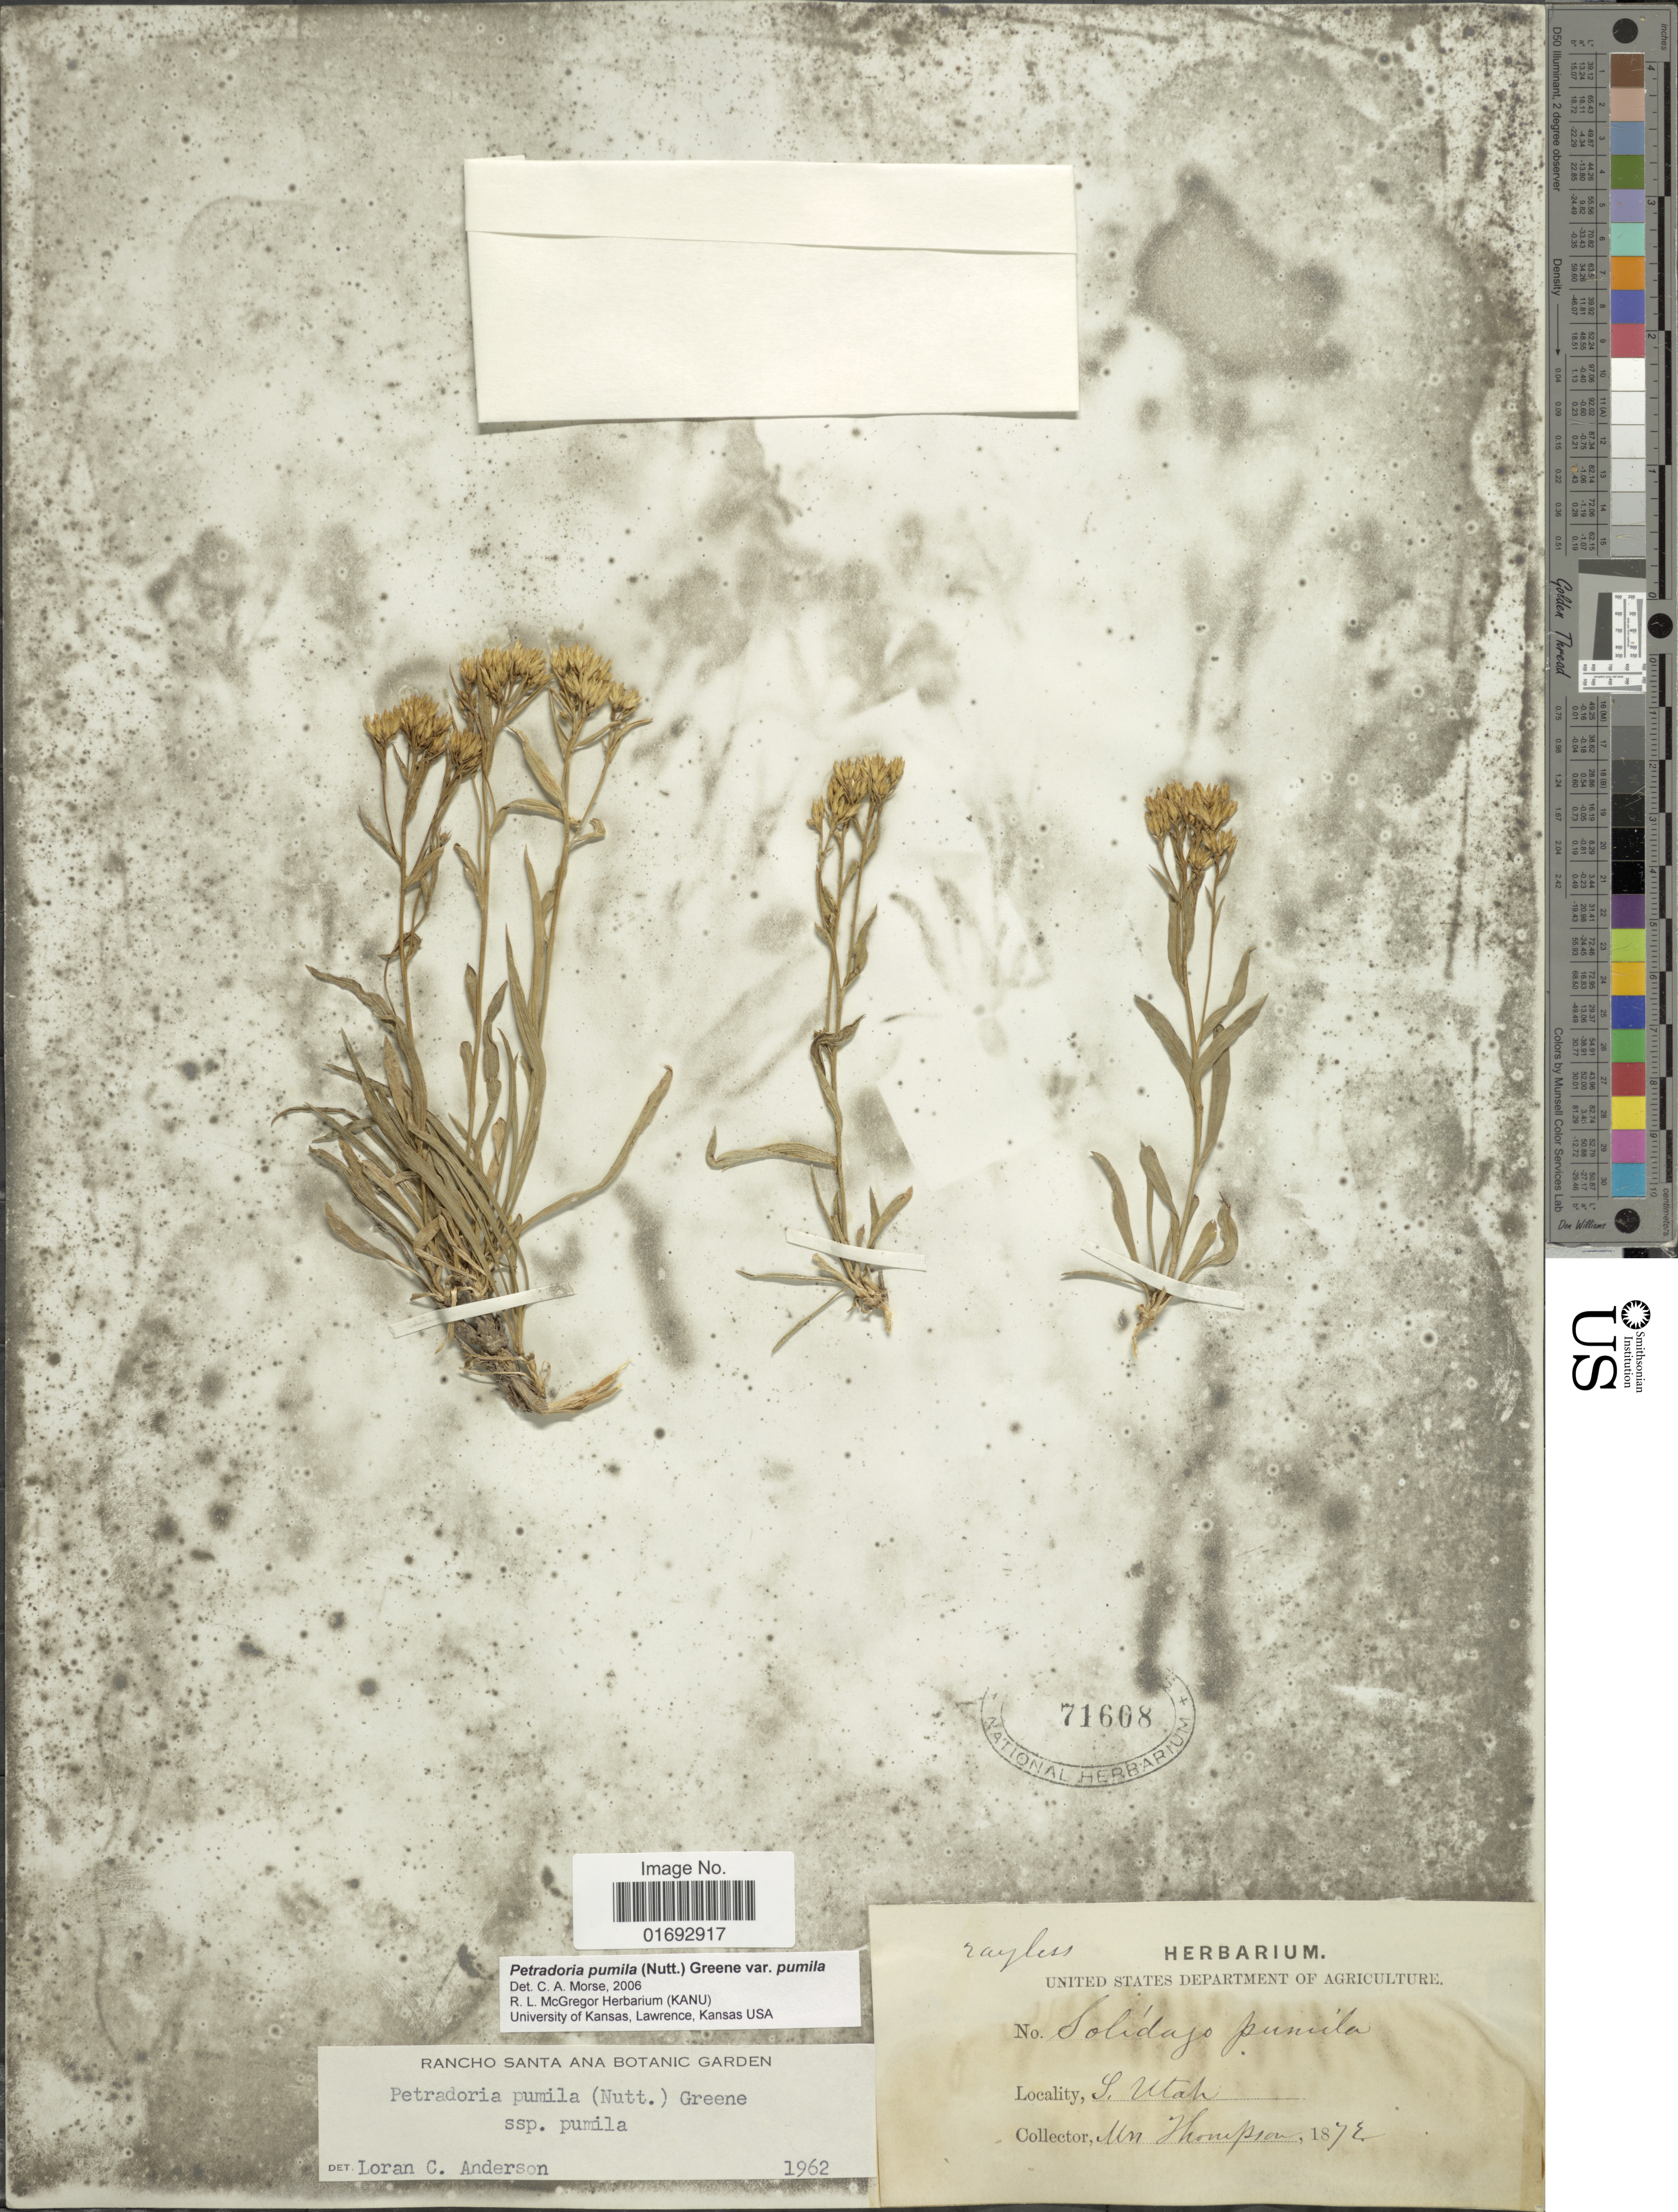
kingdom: Plantae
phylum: Tracheophyta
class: Magnoliopsida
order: Asterales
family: Asteraceae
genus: Petradoria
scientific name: Petradoria pumila var. pumila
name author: (Nutt.) Greene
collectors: Thompson, --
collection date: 1872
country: United States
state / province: Utah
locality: S, Utah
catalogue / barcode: US 71608